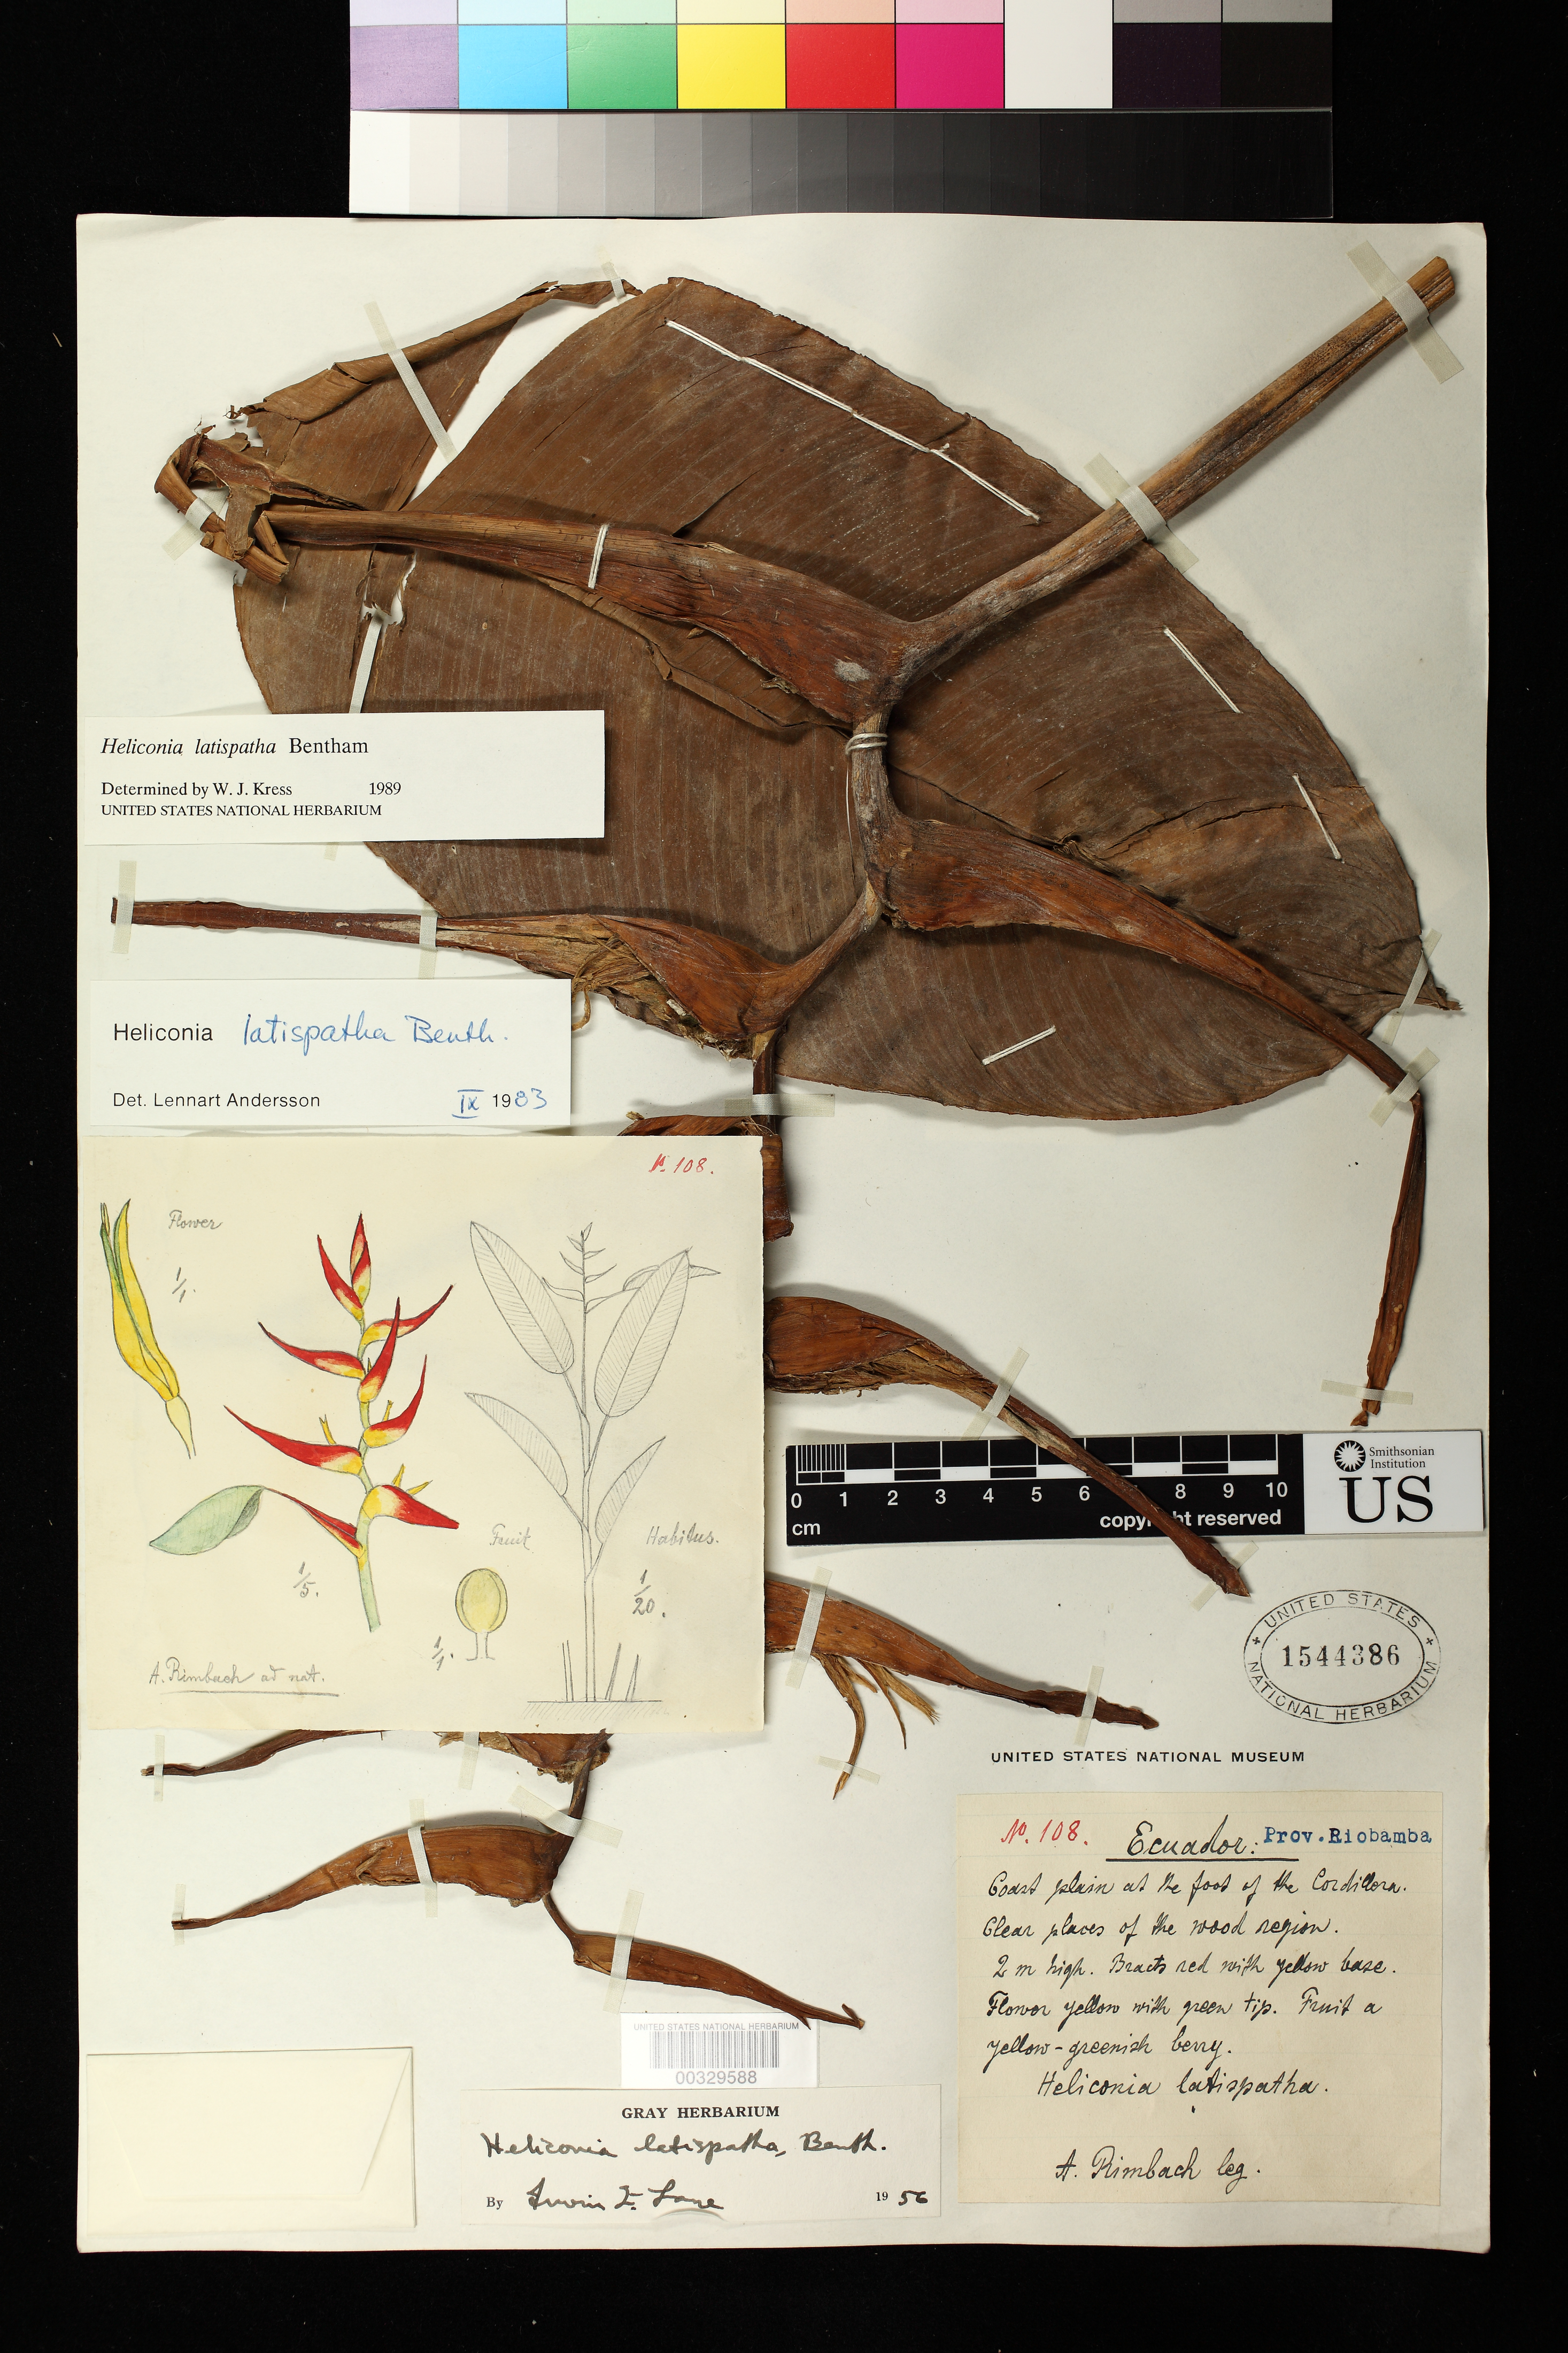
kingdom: Plantae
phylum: Tracheophyta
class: Liliopsida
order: Zingiberales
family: Heliconiaceae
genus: Heliconia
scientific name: Heliconia latispatha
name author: Benth.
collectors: A. Rimbach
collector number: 108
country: Ecuador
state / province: Chimborazo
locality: Prov Riobamba, coast plain at foot of the Cordillera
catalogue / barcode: US 1544386